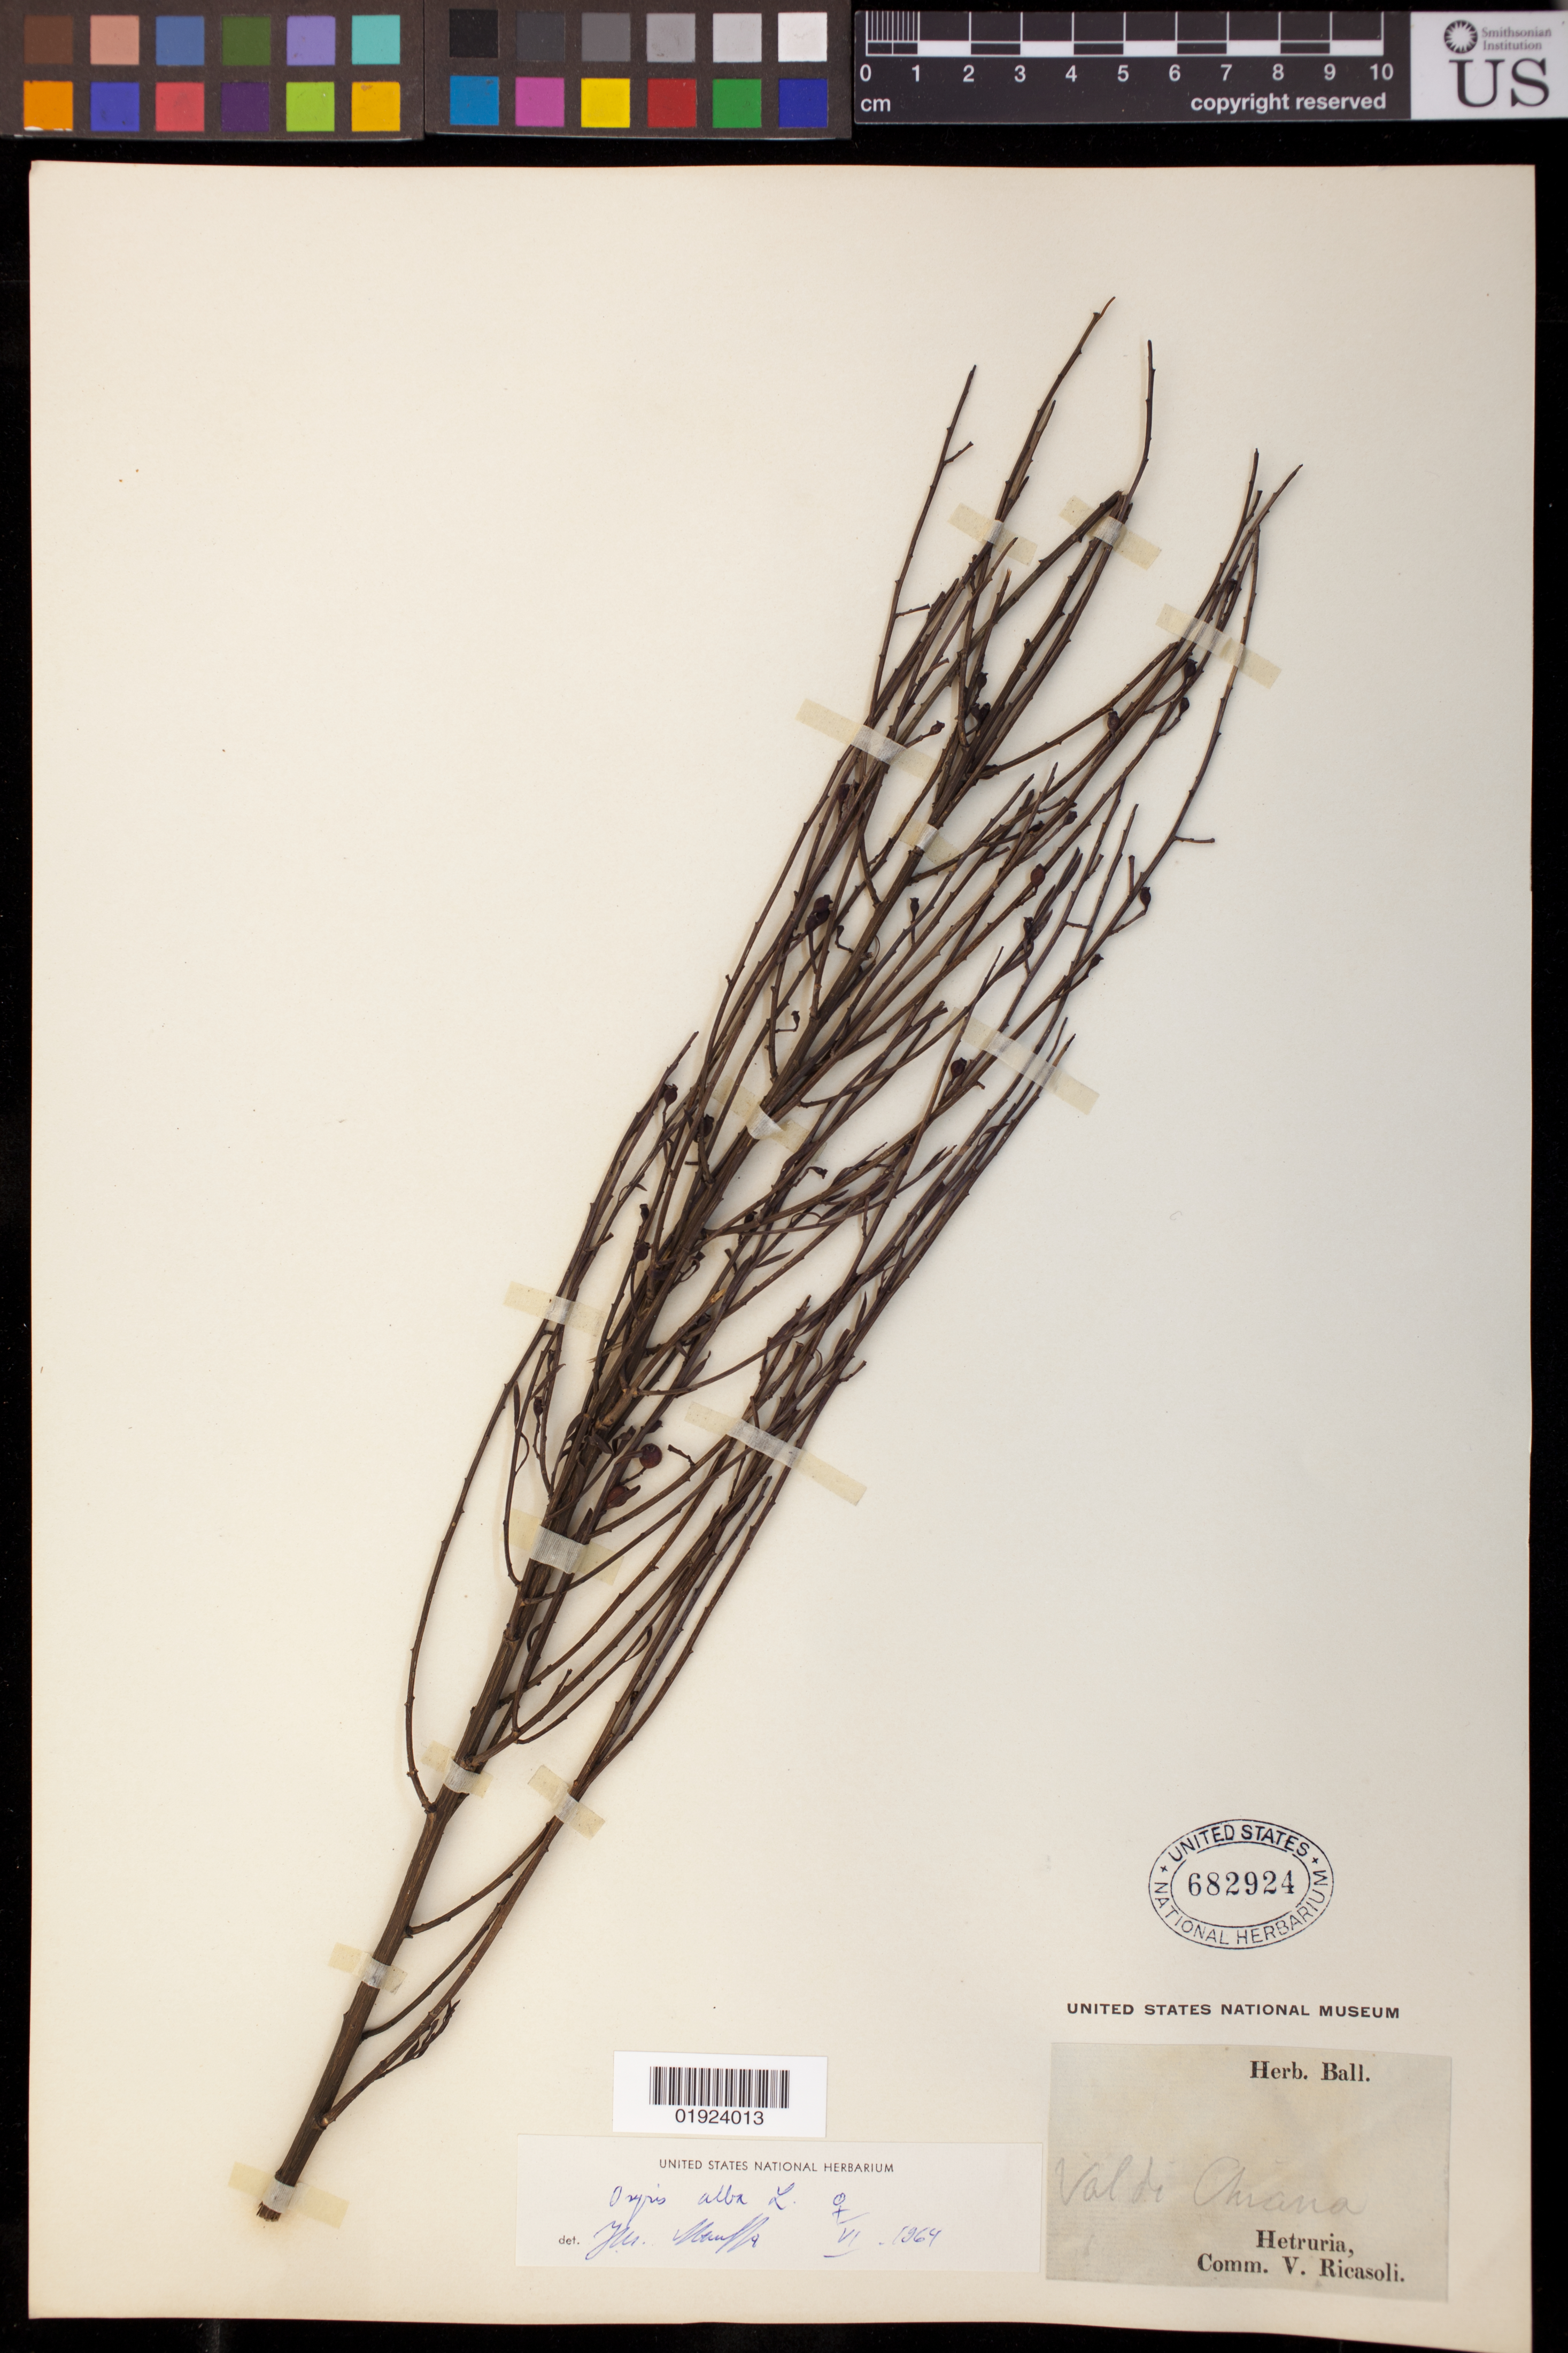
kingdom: Plantae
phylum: Tracheophyta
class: Magnoliopsida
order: Santalales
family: Santalaceae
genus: Osyris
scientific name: Osyris alba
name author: L.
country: Italy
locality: Val di Chiana (also Valdichiana)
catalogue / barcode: US 682924